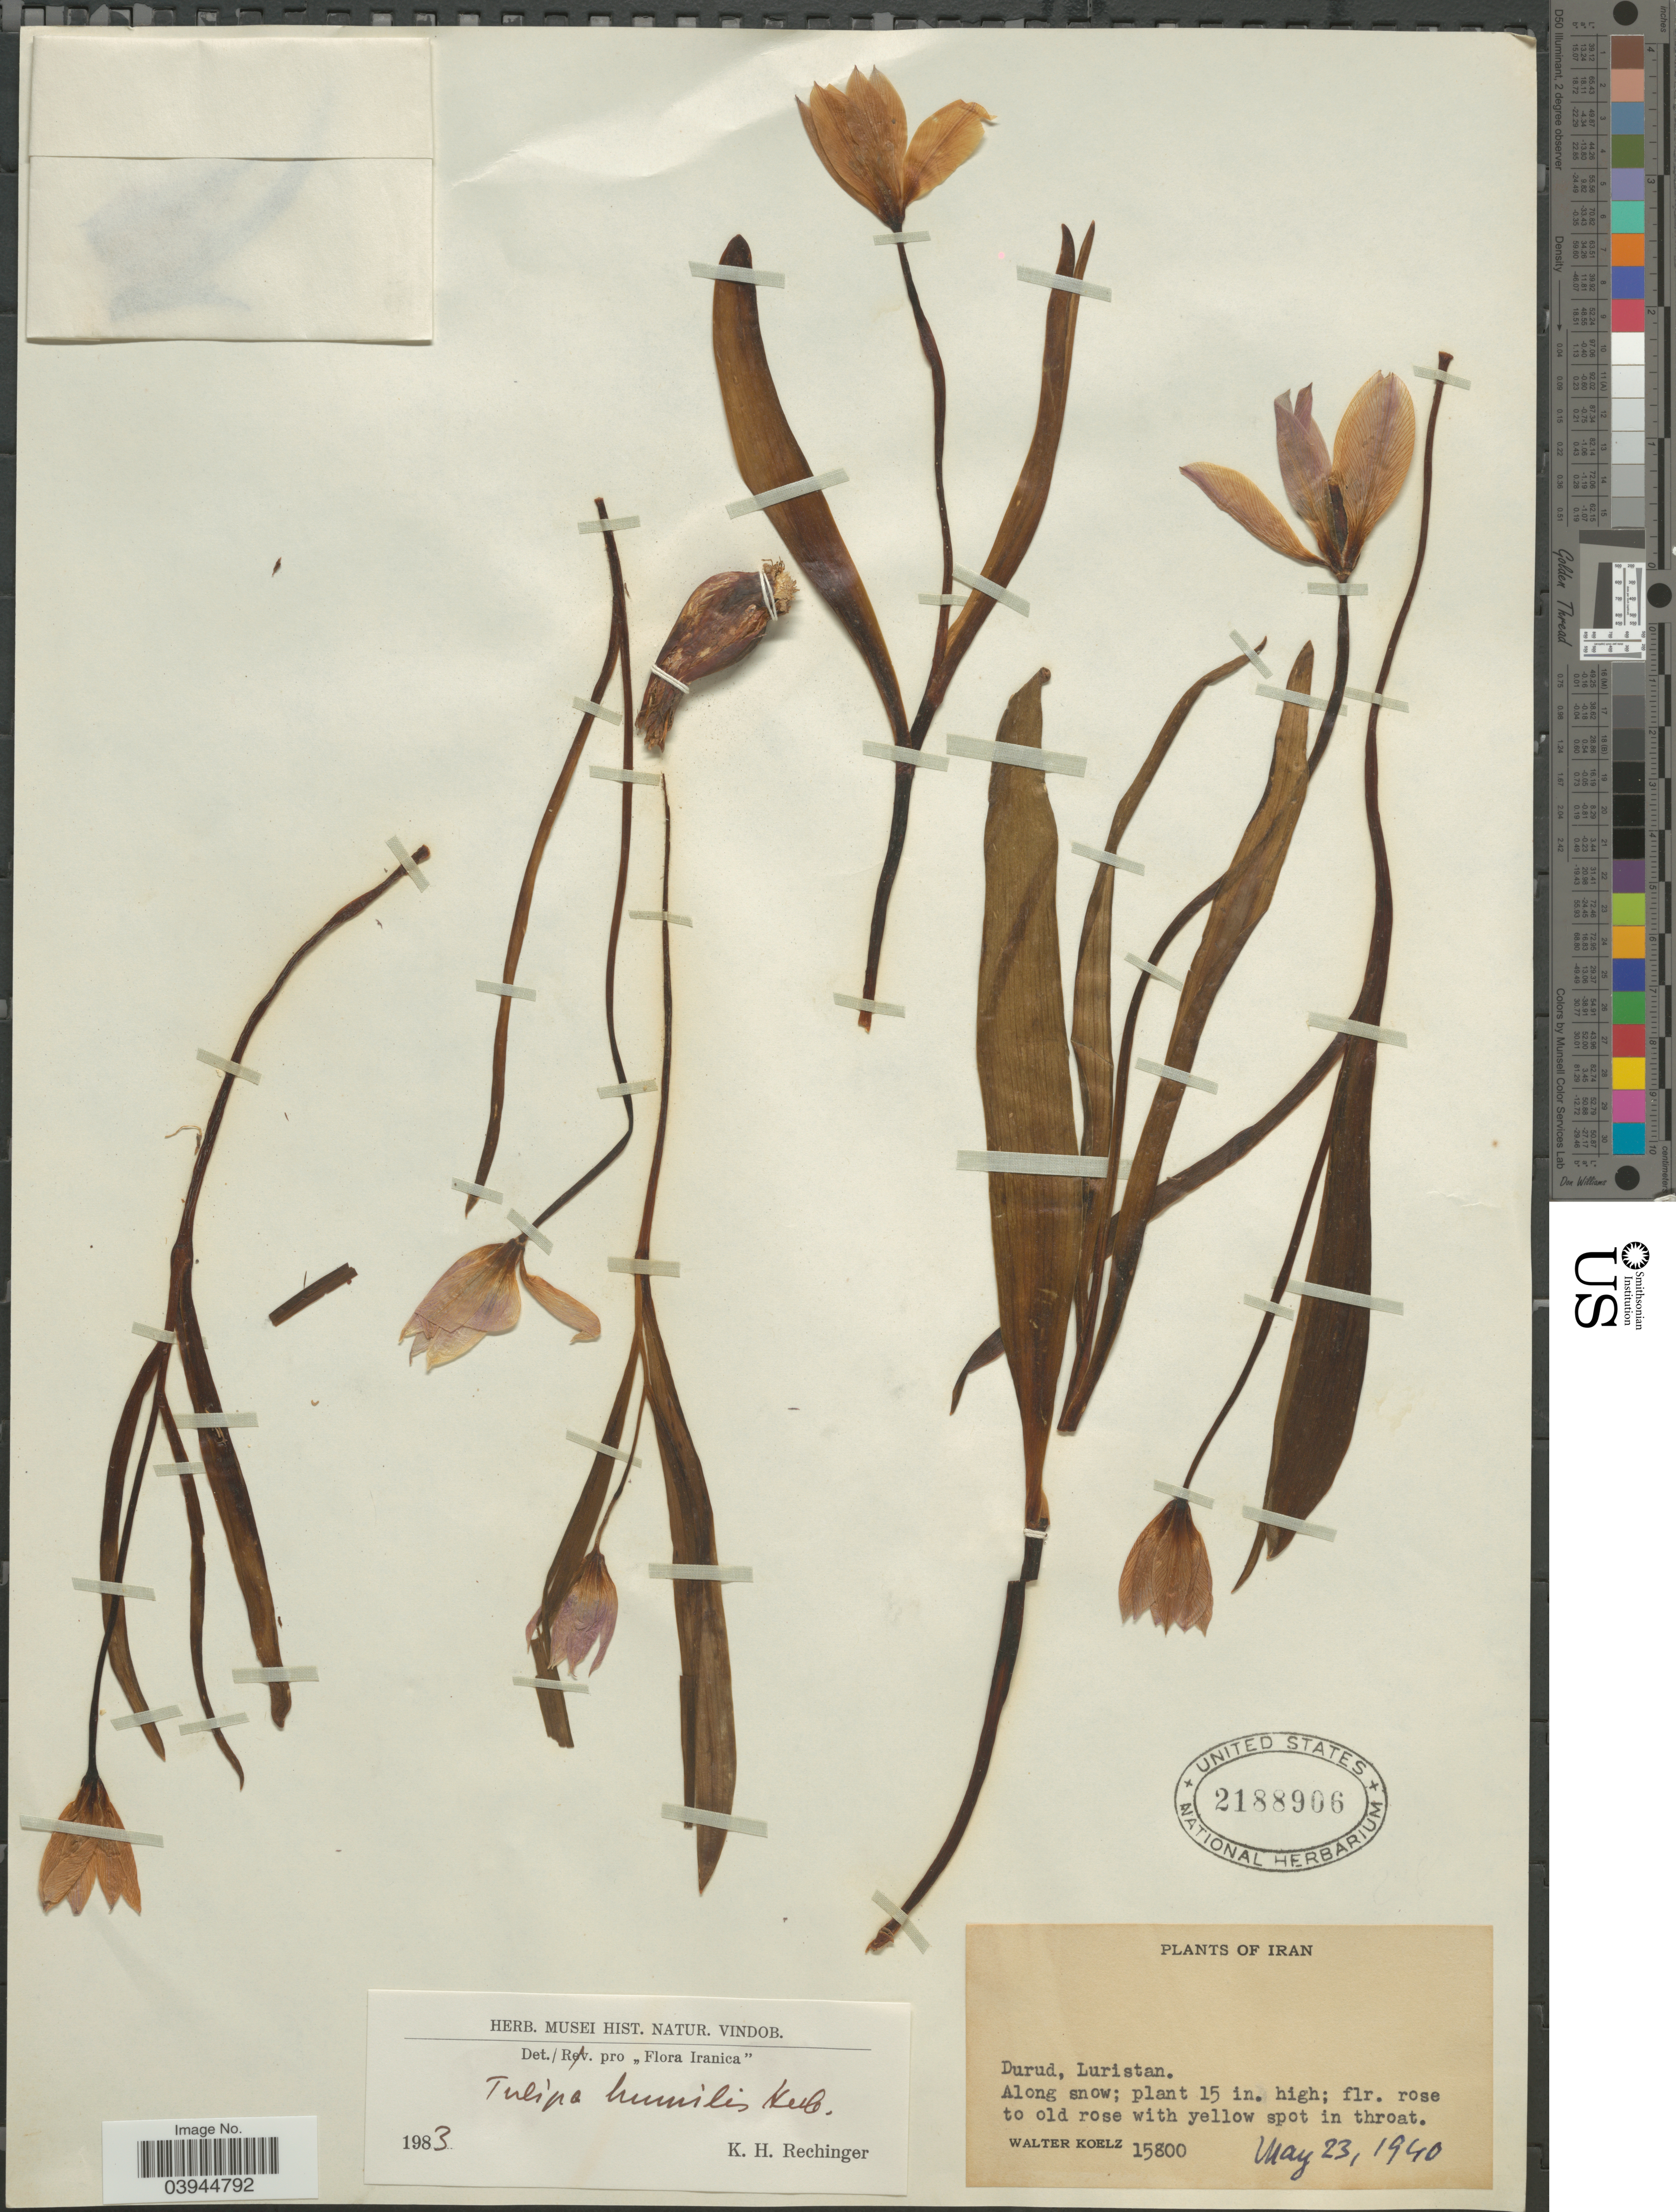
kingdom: Plantae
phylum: Tracheophyta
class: Liliopsida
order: Liliales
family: Liliaceae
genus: Tulipa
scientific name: Tulipa humilis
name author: Herb.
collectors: W. N. Koelz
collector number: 15800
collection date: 1940-05-23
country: Iran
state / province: Lorestan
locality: Durud, Luristan.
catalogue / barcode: US 2188906